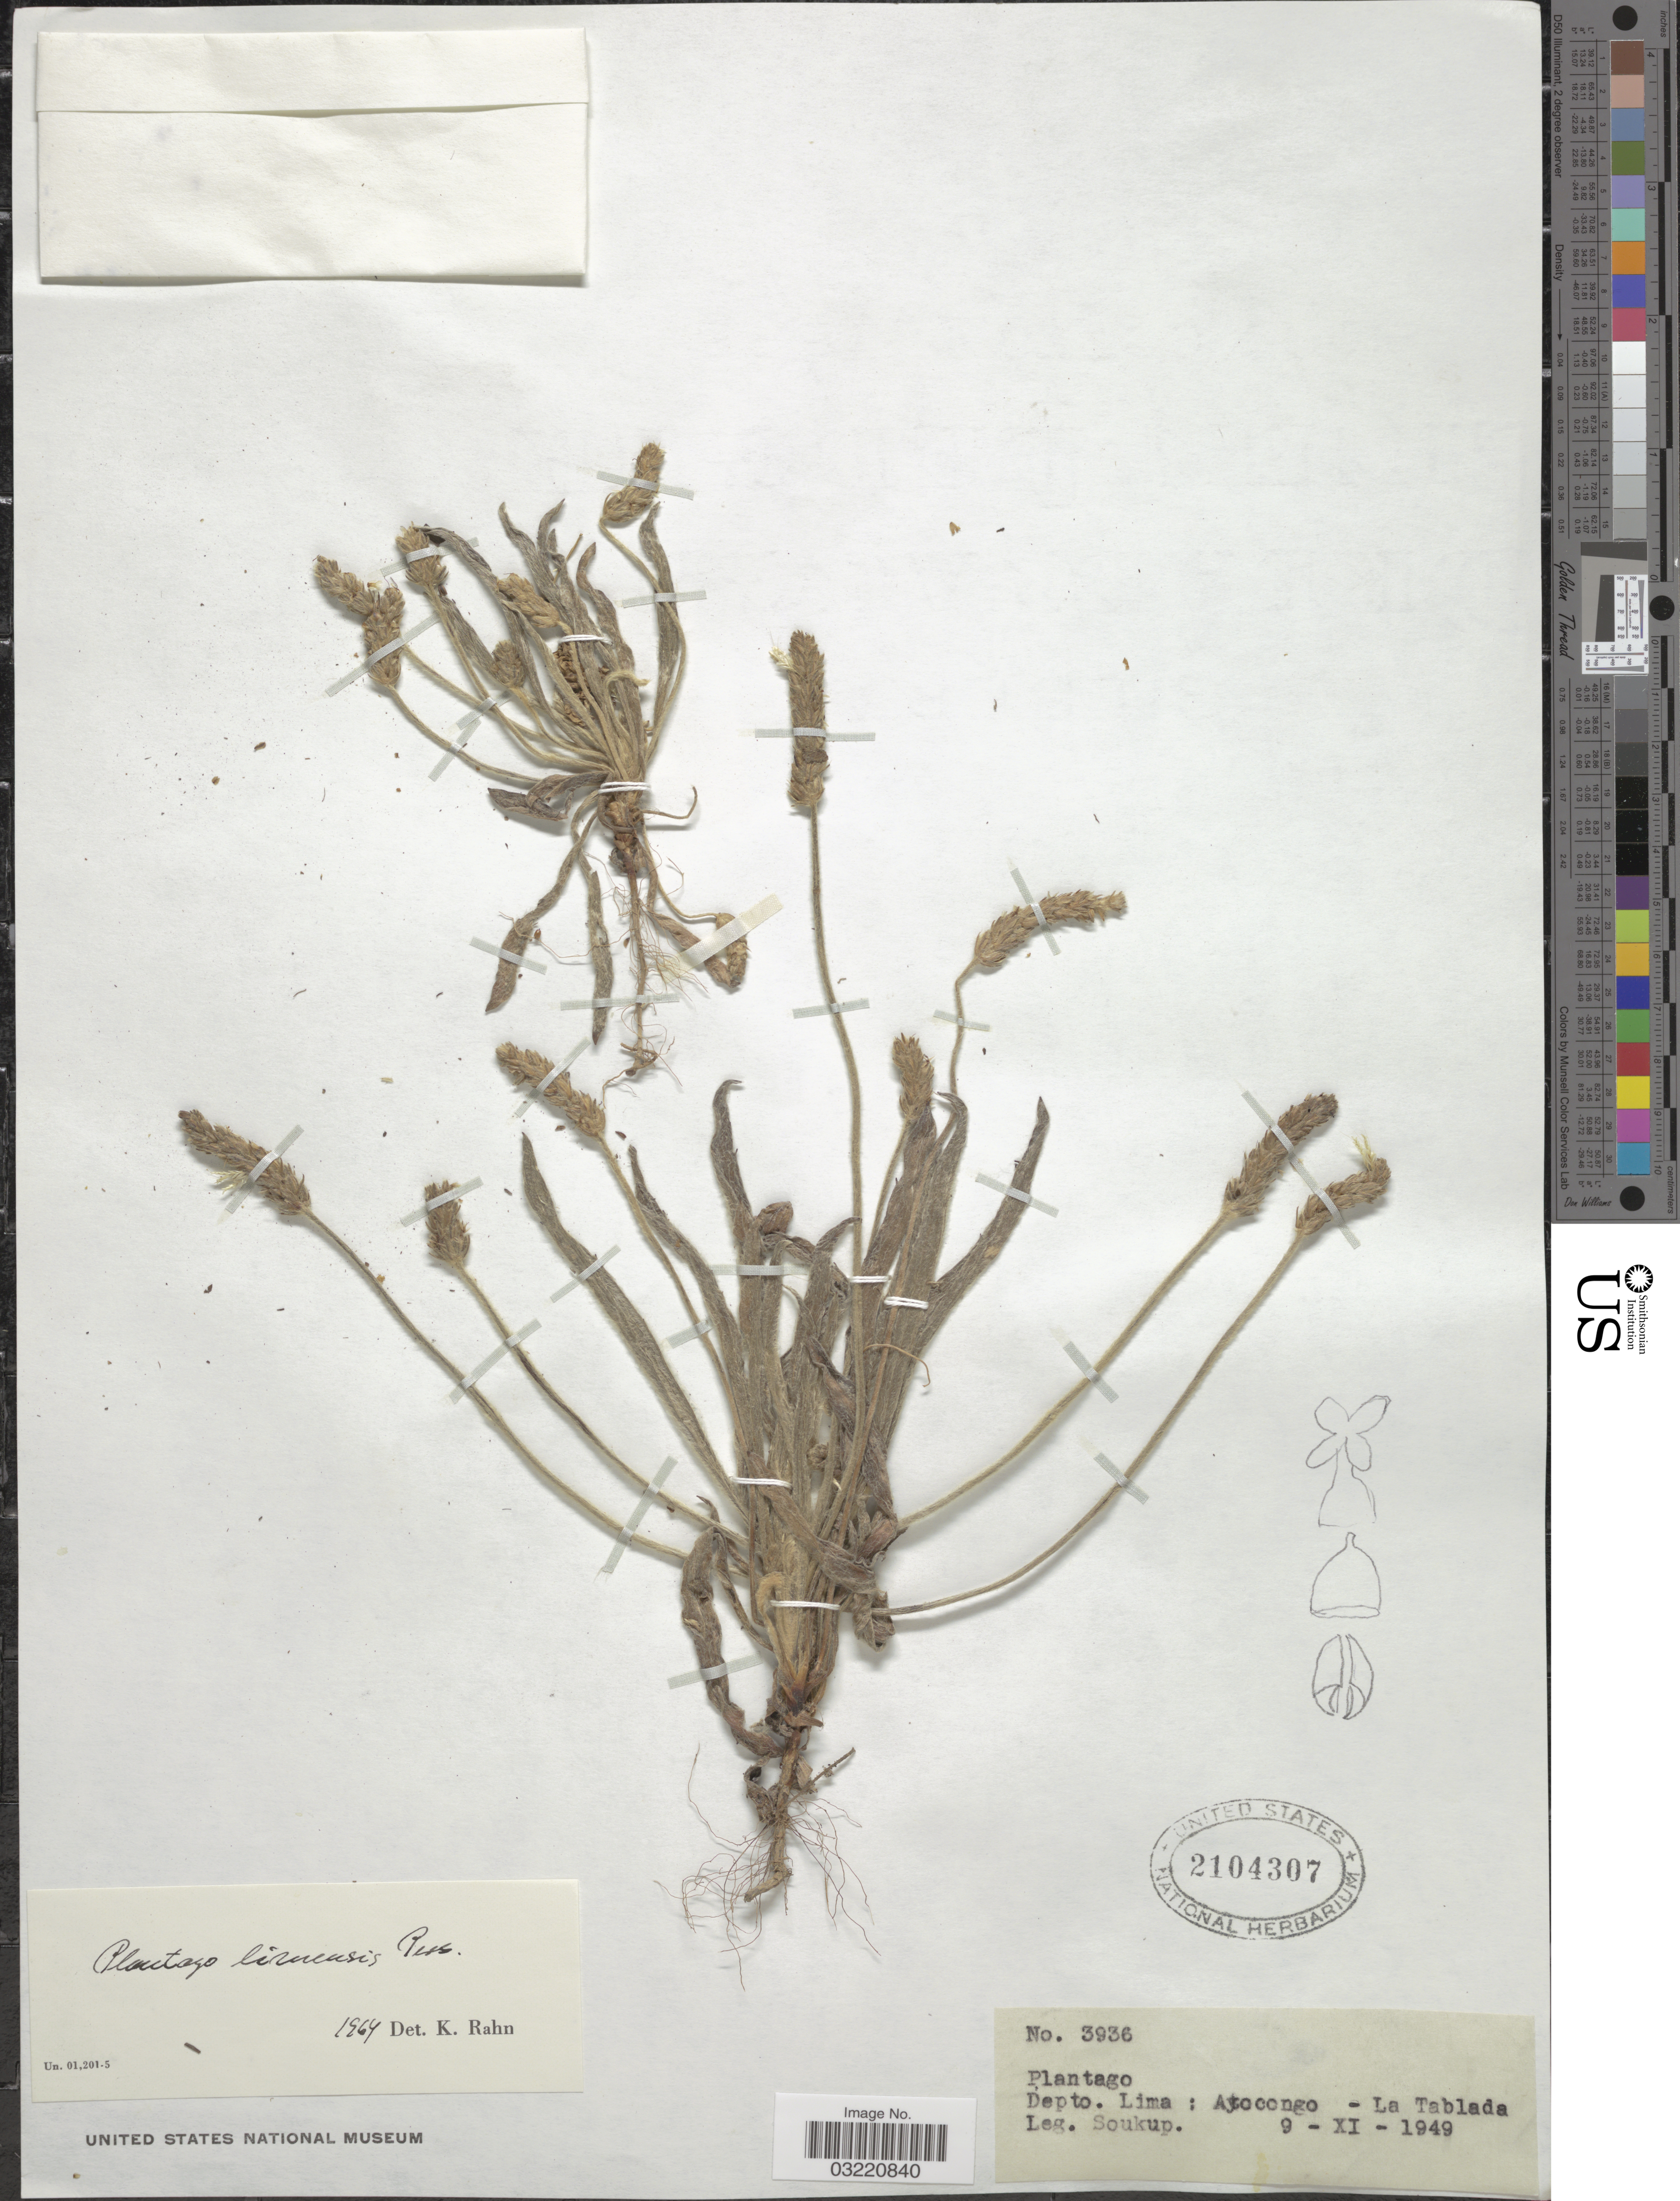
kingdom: Plantae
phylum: Tracheophyta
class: Magnoliopsida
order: Lamiales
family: Plantaginaceae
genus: Plantago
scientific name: Plantago linearis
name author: Kunth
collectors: Soukop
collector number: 3936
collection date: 1949-11-09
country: Peru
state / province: Lima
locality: Depto. Lima: Atocongo - La Tablada.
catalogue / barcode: US 2104307